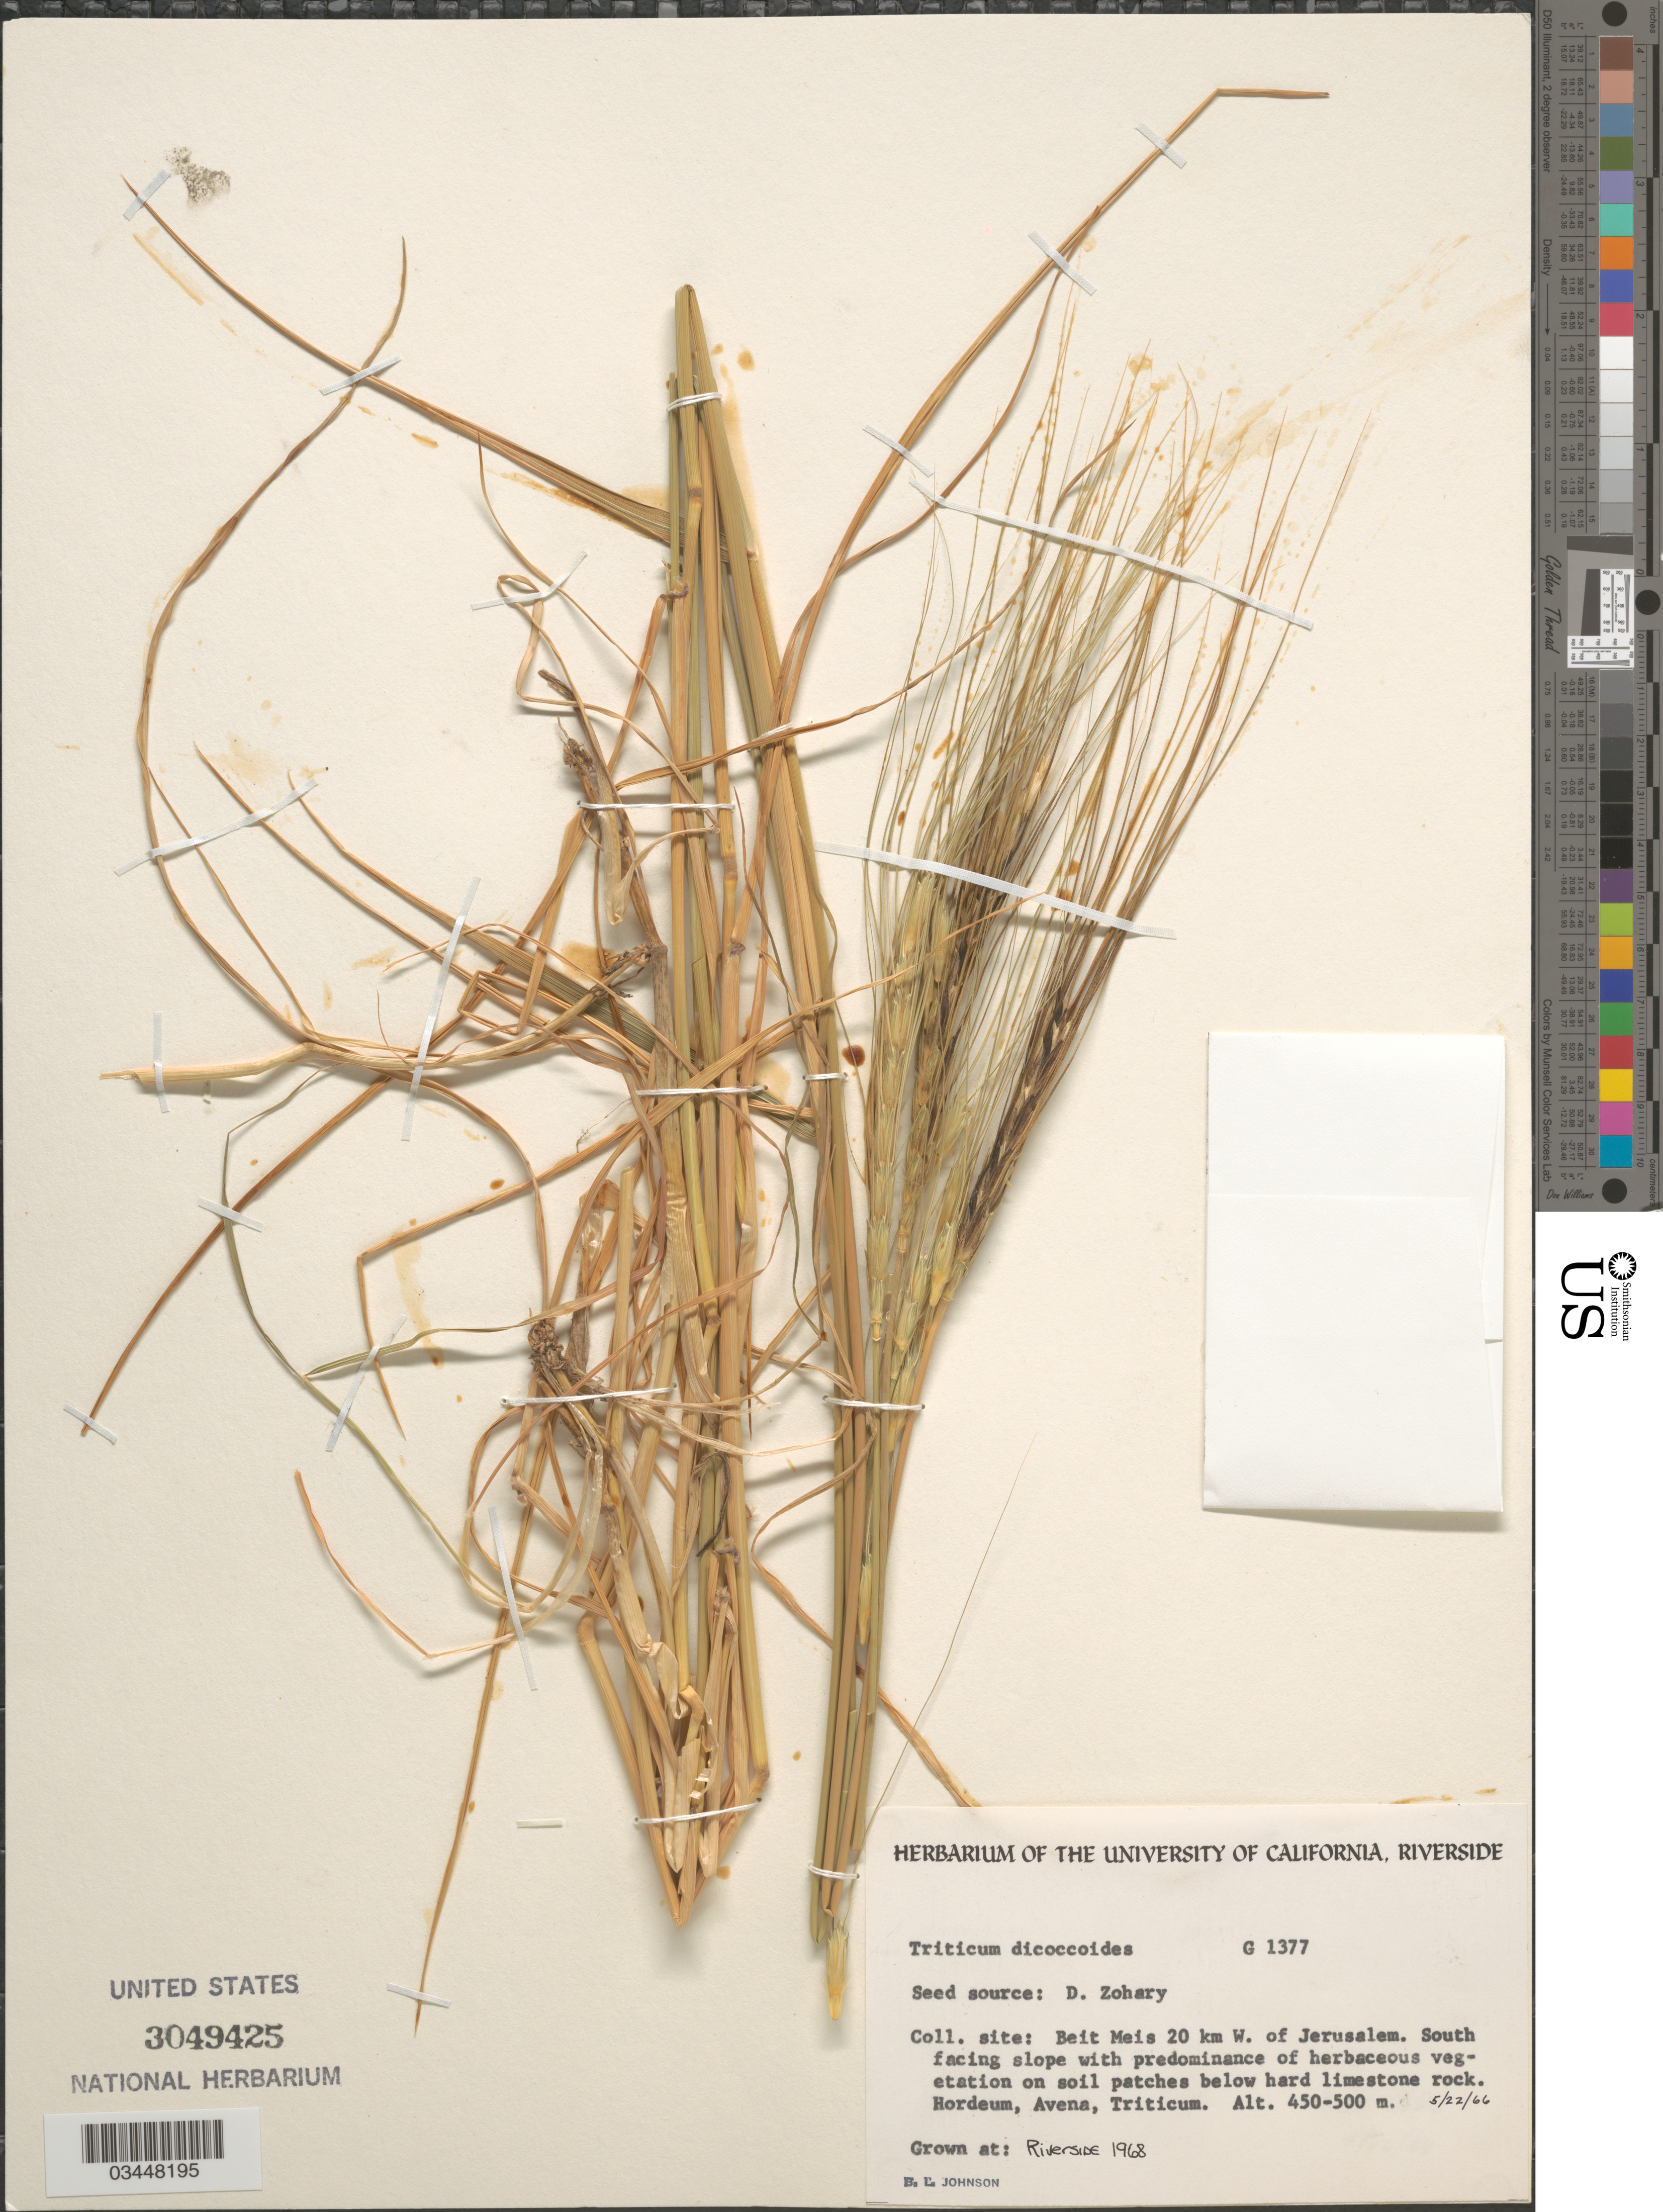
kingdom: Plantae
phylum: Tracheophyta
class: Liliopsida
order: Poales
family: Poaceae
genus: Triticum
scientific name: Triticum dicoccoides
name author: (Körn.) Körn. ex Schweinf.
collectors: B. Johnson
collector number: G1377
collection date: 1968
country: United States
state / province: California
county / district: Riverside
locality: Riverside.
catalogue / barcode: US 3049425